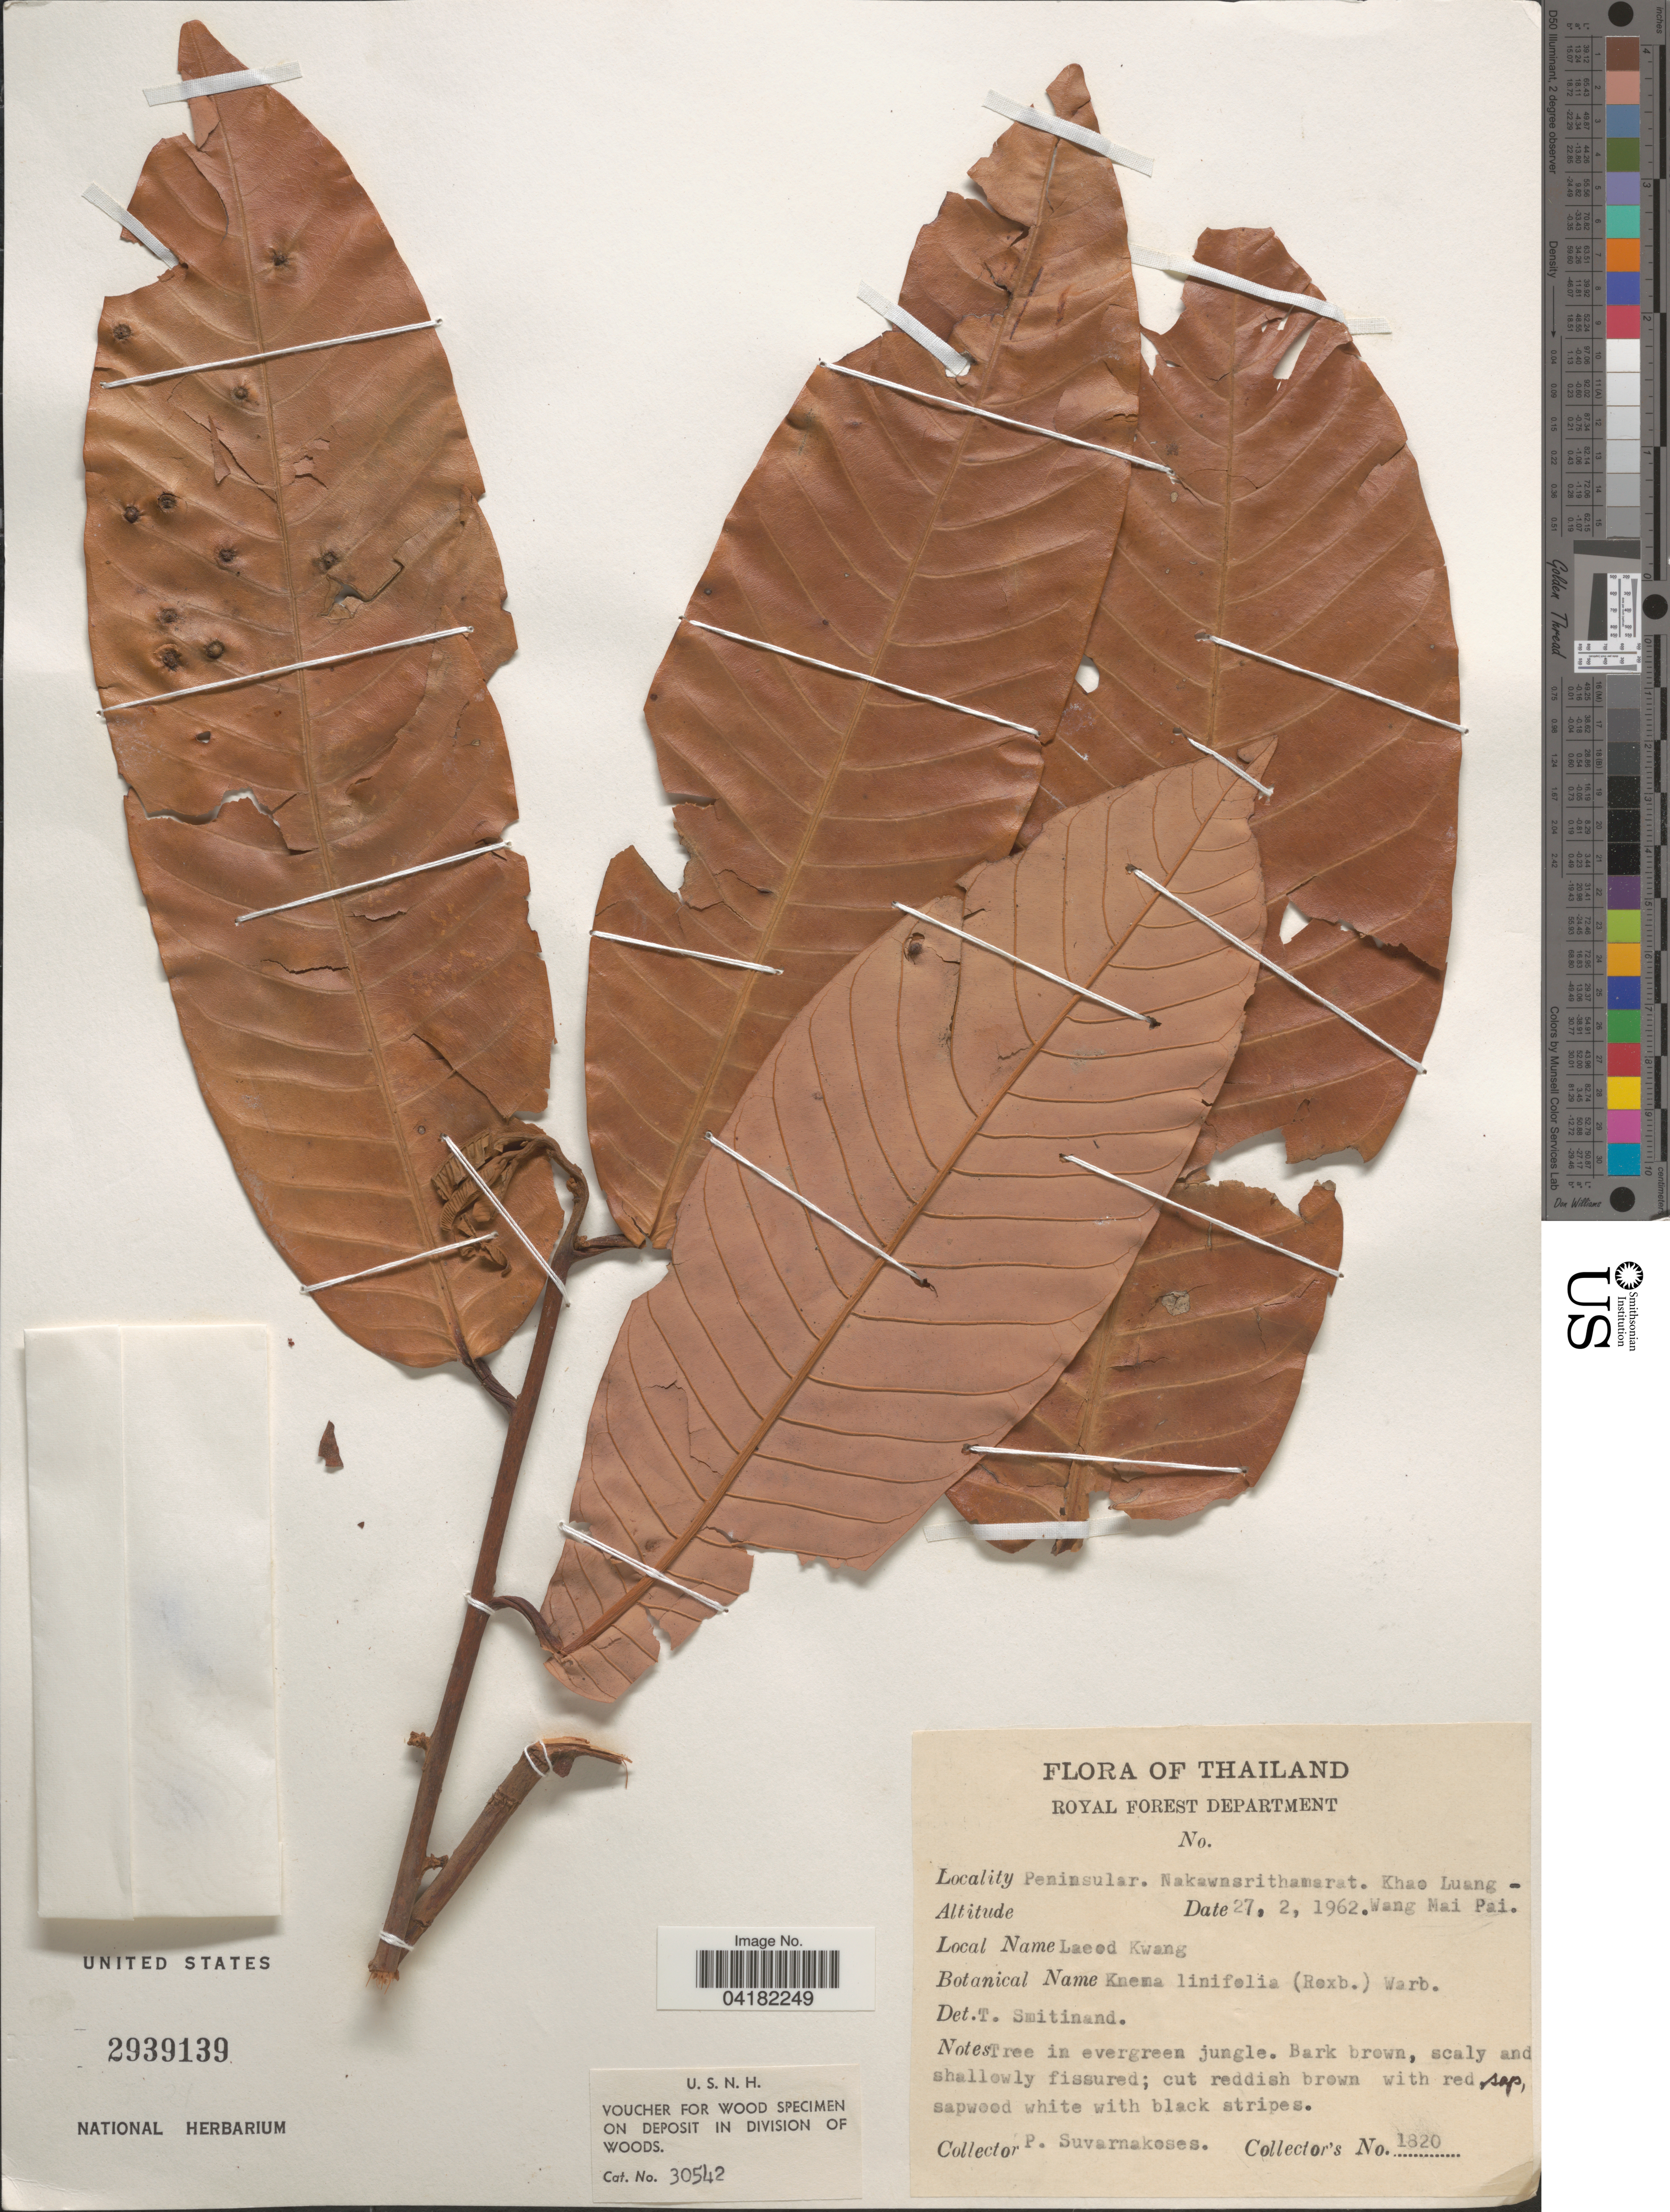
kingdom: Plantae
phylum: Tracheophyta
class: Magnoliopsida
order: Magnoliales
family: Myristicaceae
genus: Knema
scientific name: Knema linifolia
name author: (Roxb.) Warb.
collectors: P. Suvarnakoses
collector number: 1820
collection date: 1962-02-27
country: Thailand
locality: Peninsular. Nakawnsrithamarat. Khao Luang.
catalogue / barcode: US 2939139